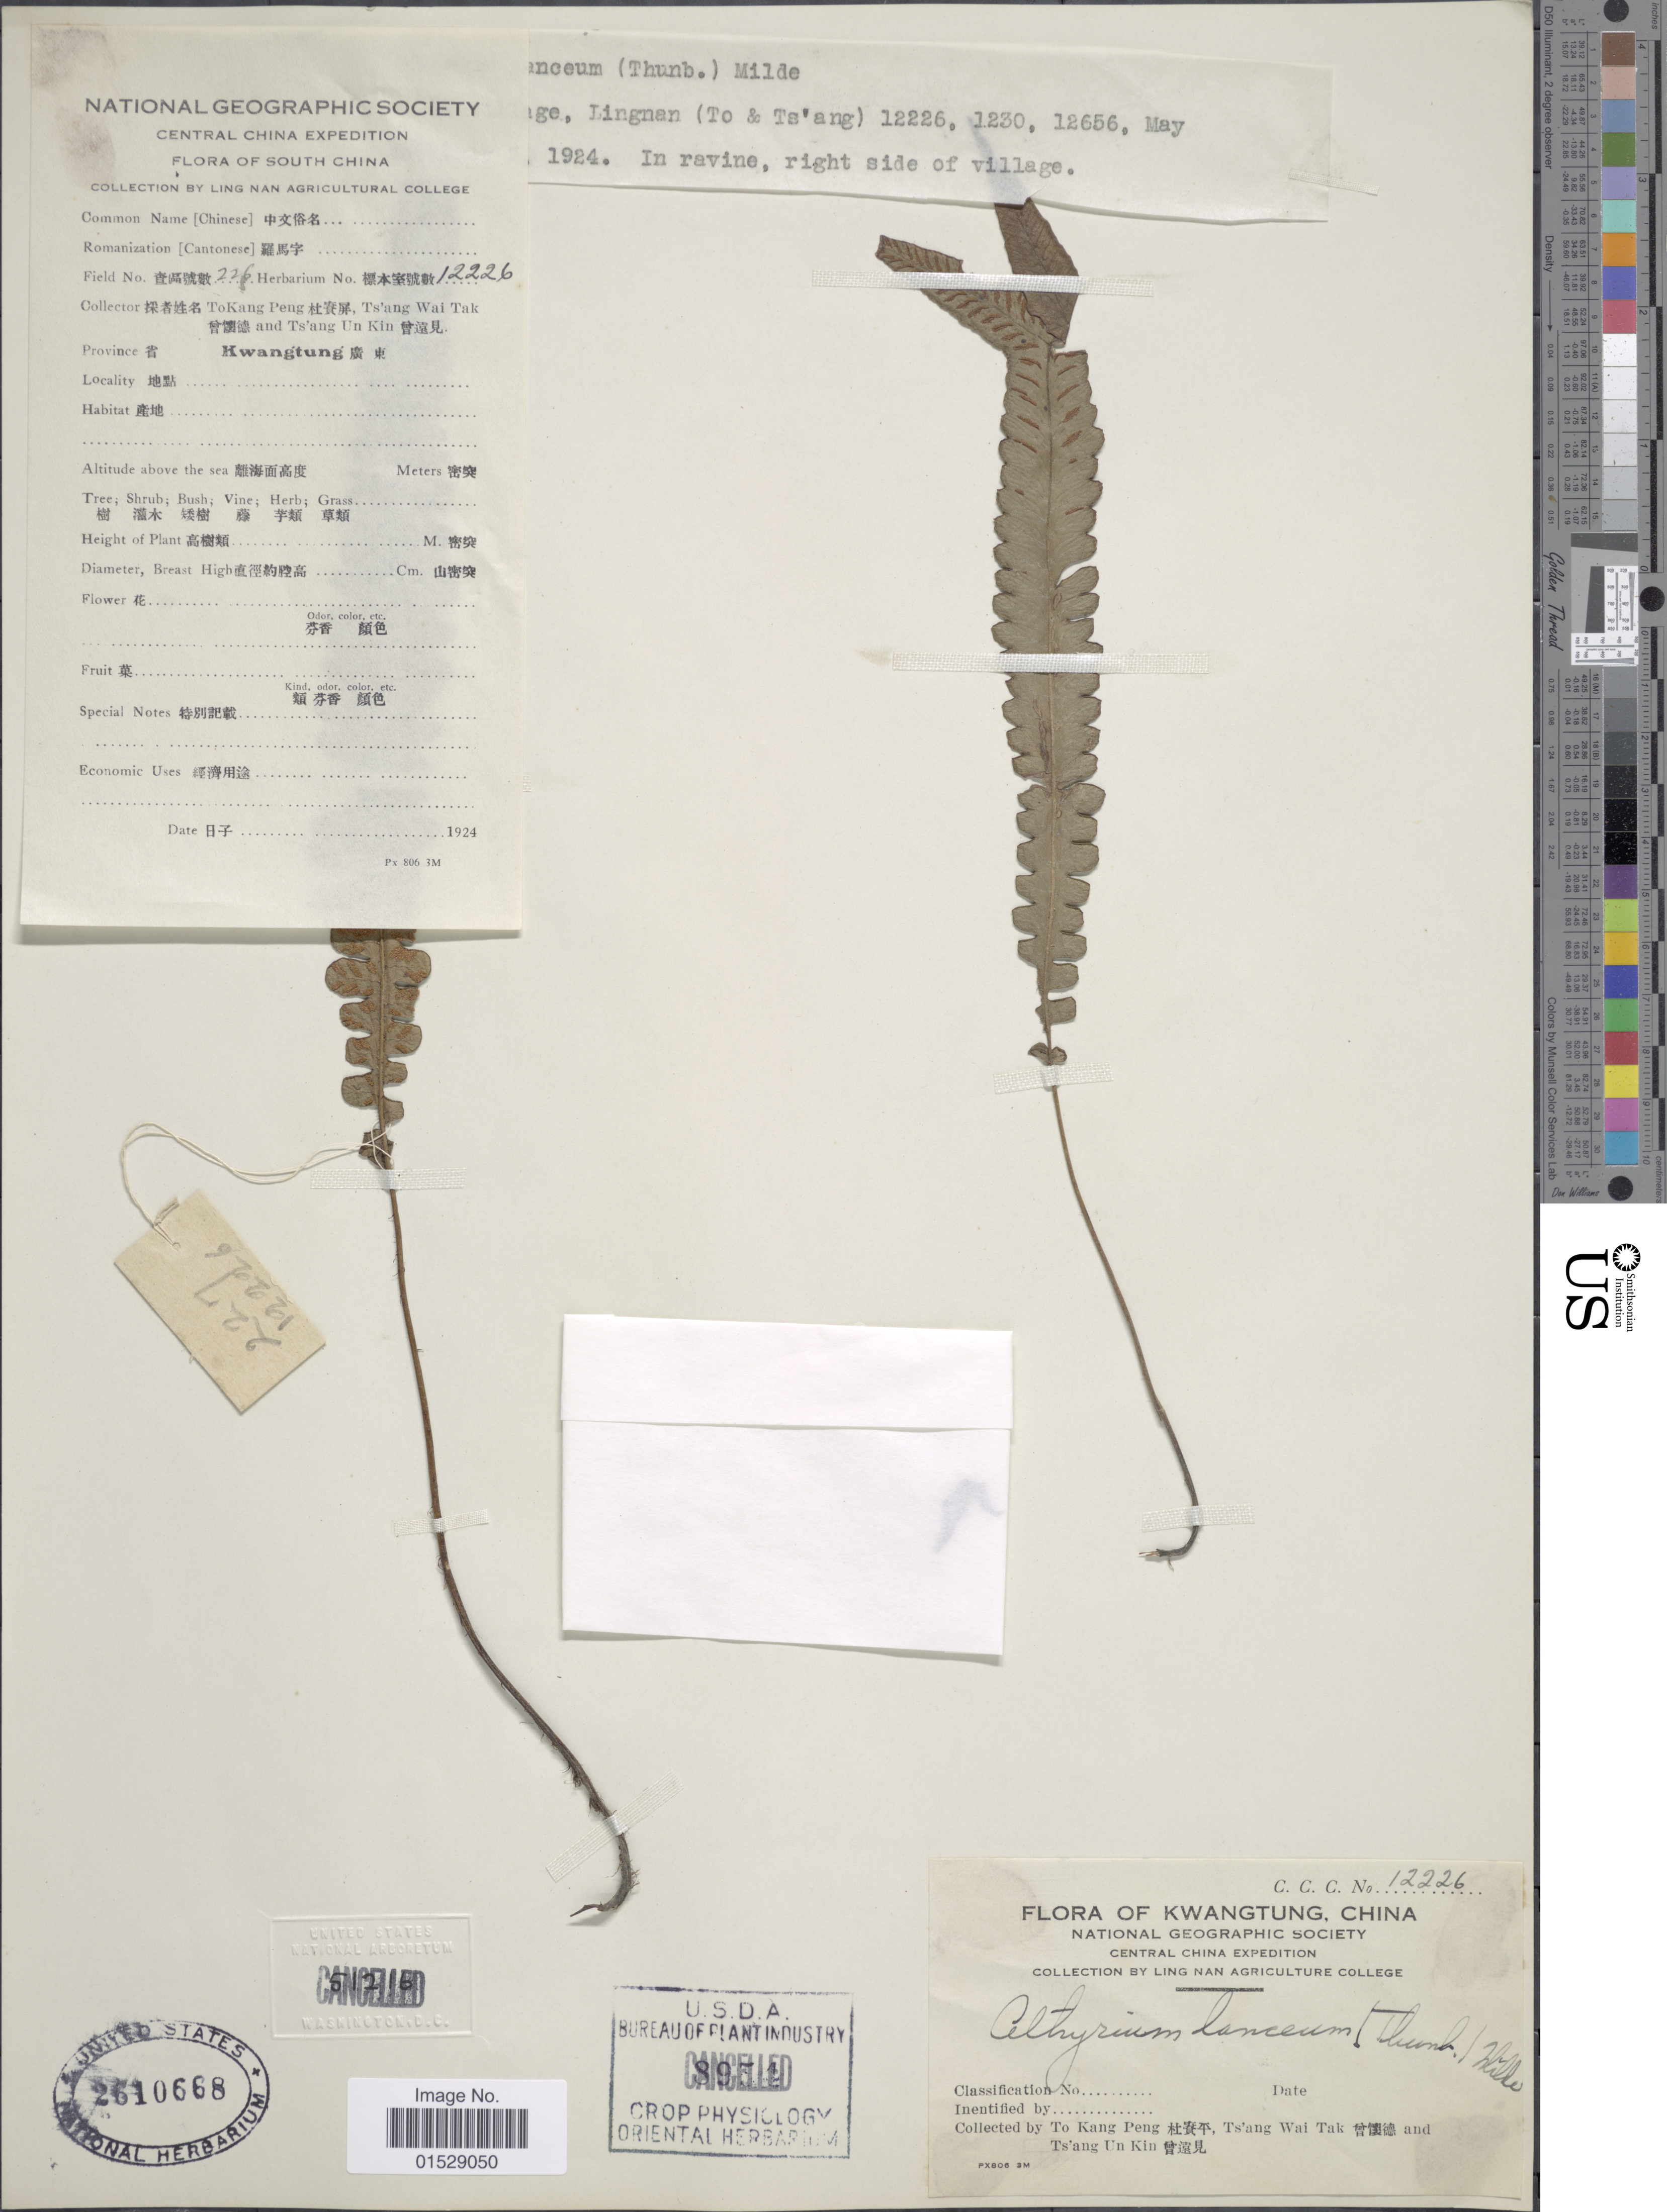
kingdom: Plantae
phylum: Tracheophyta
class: Polypodiopsida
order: Polypodiales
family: Athyriaceae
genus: Deparia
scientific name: Deparia lancea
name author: (Thunb.) Fraser-Jenk.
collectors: T. K. Peng, W. T. Tsang & U. K. Tsang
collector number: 2226/12226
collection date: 1924-05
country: China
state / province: Guangdong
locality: South China, Province Kwangtung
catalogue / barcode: US 2610668